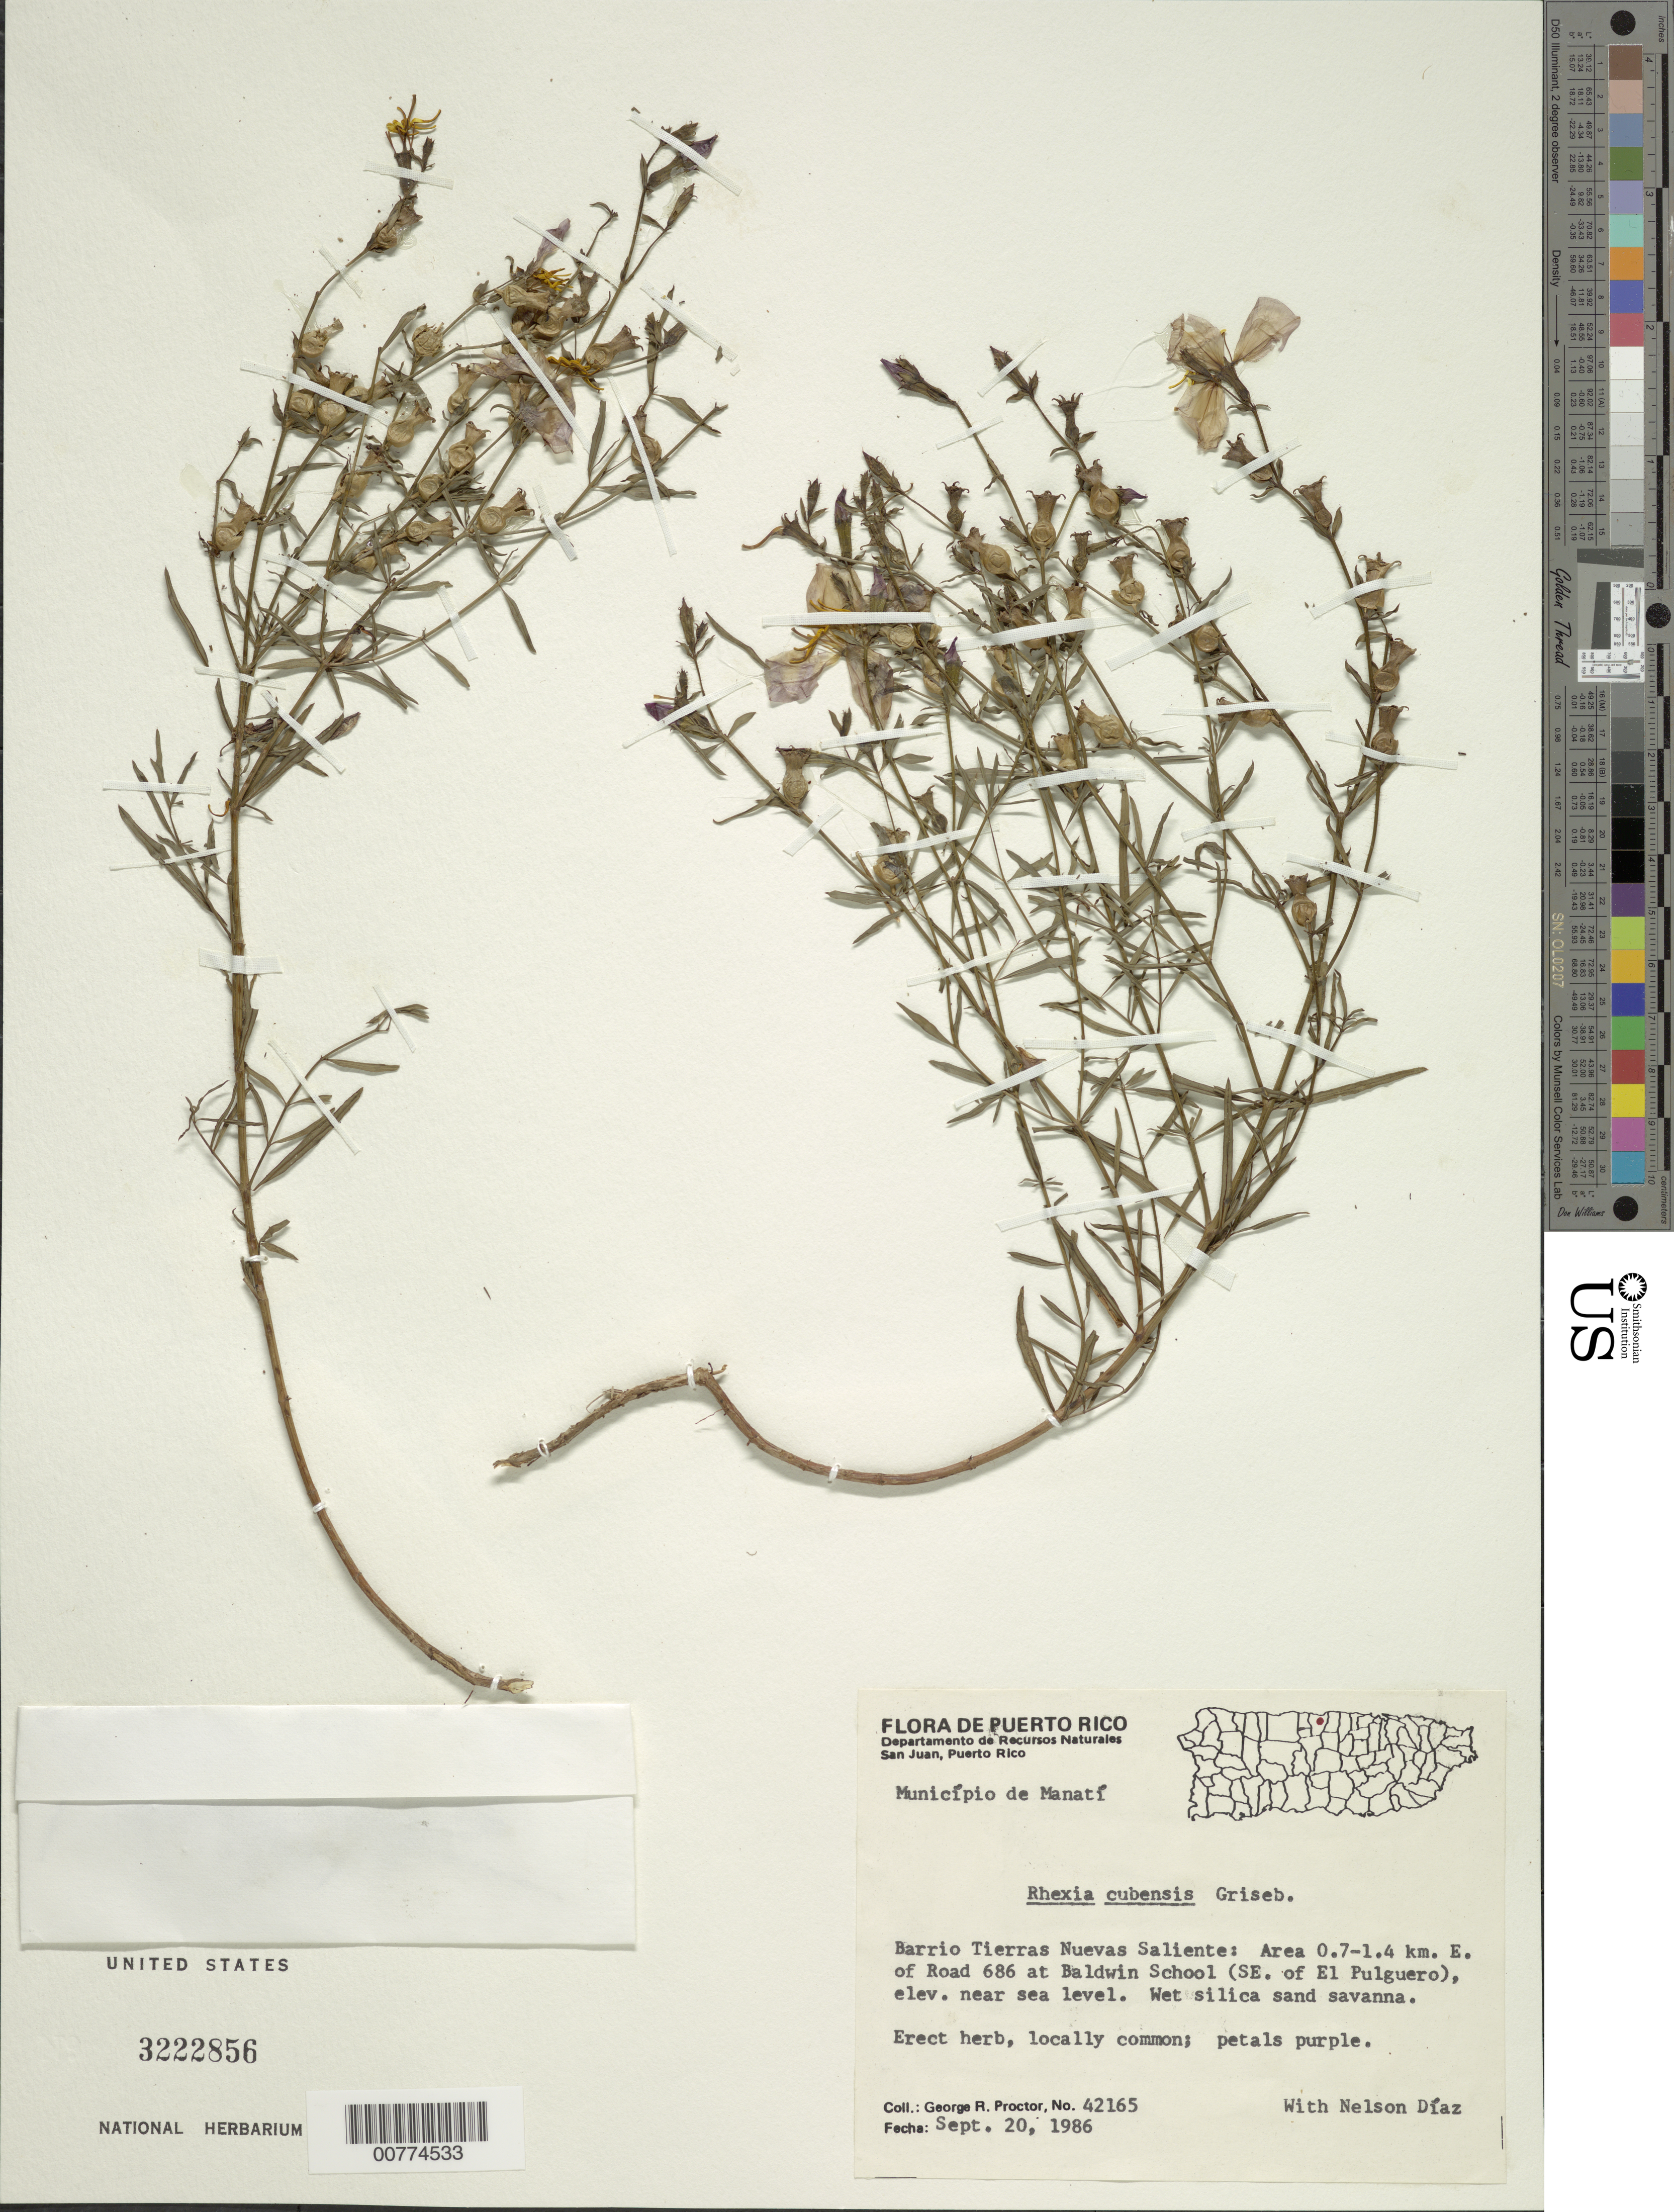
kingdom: Plantae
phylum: Tracheophyta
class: Magnoliopsida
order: Myrtales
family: Melastomataceae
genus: Rhexia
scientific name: Rhexia cubensis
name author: Griseb.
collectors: G. R. Proctor & N. Díaz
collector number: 42165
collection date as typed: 20 Sep 1986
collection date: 1986-09-20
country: Puerto Rico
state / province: Manatí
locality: Manatí, Barrio Tierras Nuevas Saliente, 0.7-1.4 km E of road 686 at Baldwin School (SE of El Pulguero).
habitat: Wet silica sand savanna.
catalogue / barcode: US 3222856